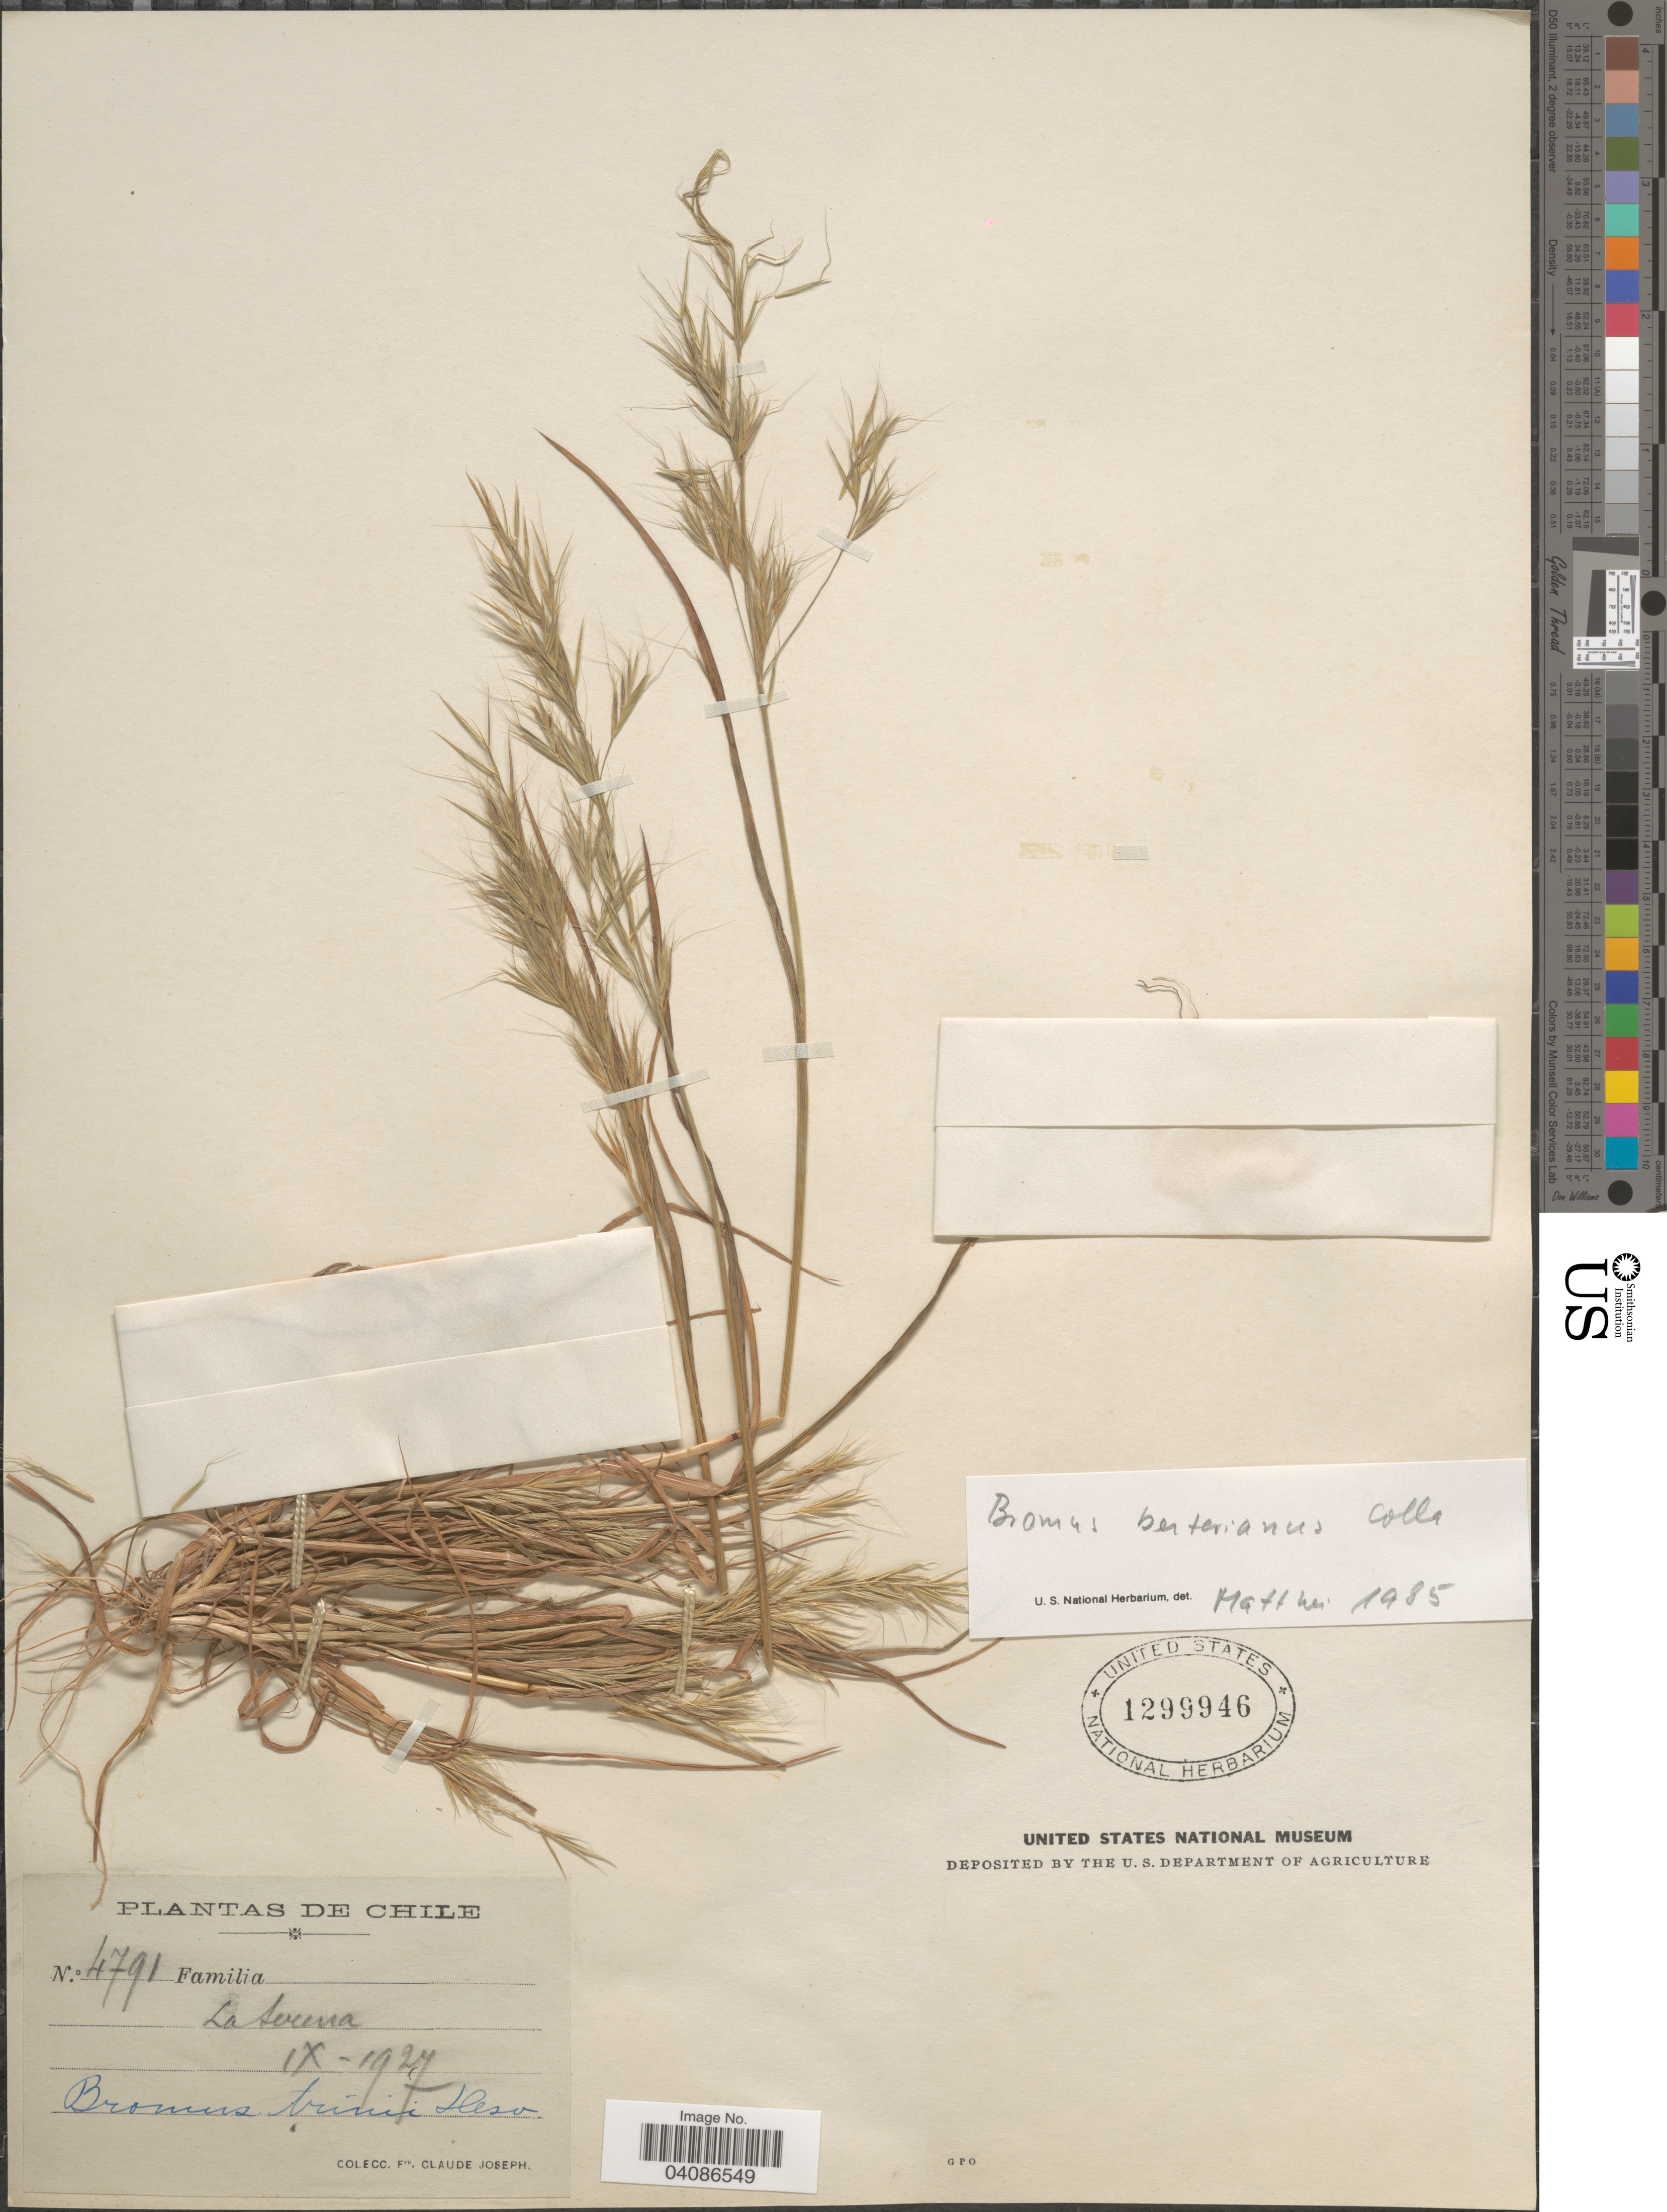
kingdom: Plantae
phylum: Tracheophyta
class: Liliopsida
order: Poales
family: Poaceae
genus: Bromus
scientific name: Bromus berteroanus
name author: Colla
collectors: Bro. Claude-Joseph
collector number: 4791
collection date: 1927-09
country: Chile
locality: La Serena.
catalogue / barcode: US 1299946